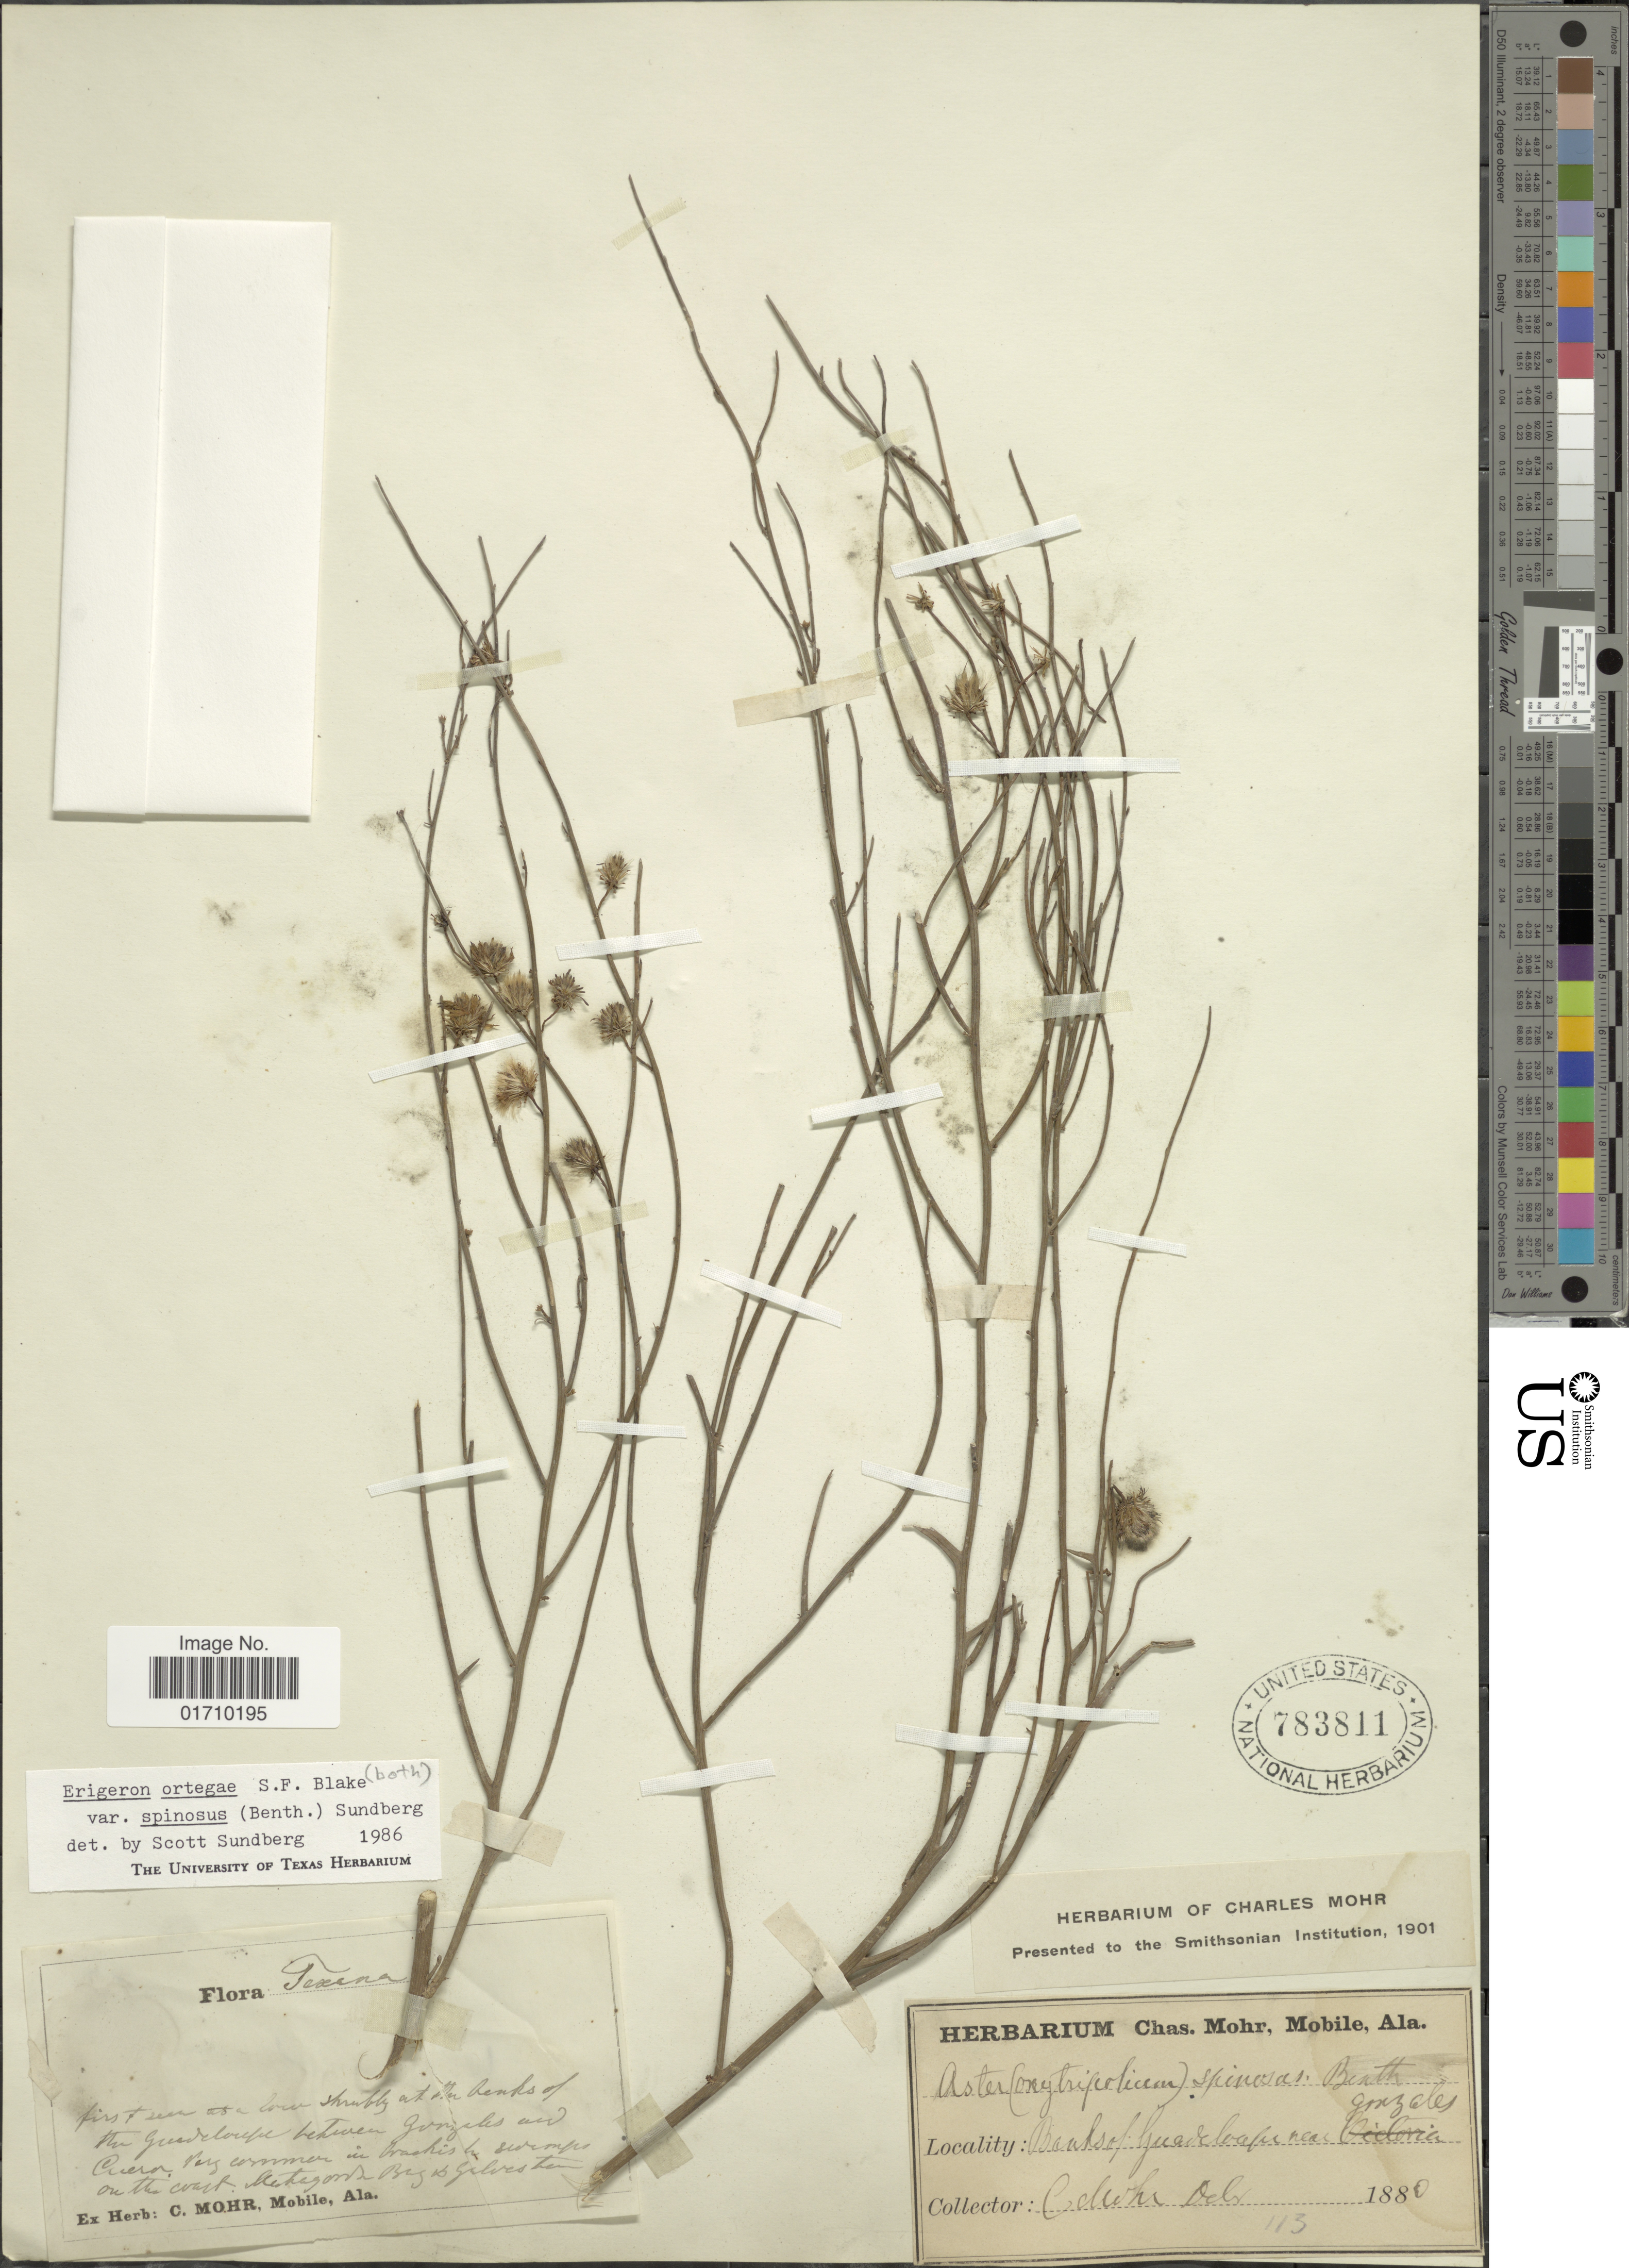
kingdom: Plantae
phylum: Tracheophyta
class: Magnoliopsida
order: Asterales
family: Asteraceae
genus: Chloracantha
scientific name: Chloracantha spinosa var. spinosa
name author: (Benth.) G.L. Nesom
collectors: C. T. Mohr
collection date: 1880-10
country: United States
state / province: Texas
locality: Banks of Guadeloupe near Gonzales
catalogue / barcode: US 783811